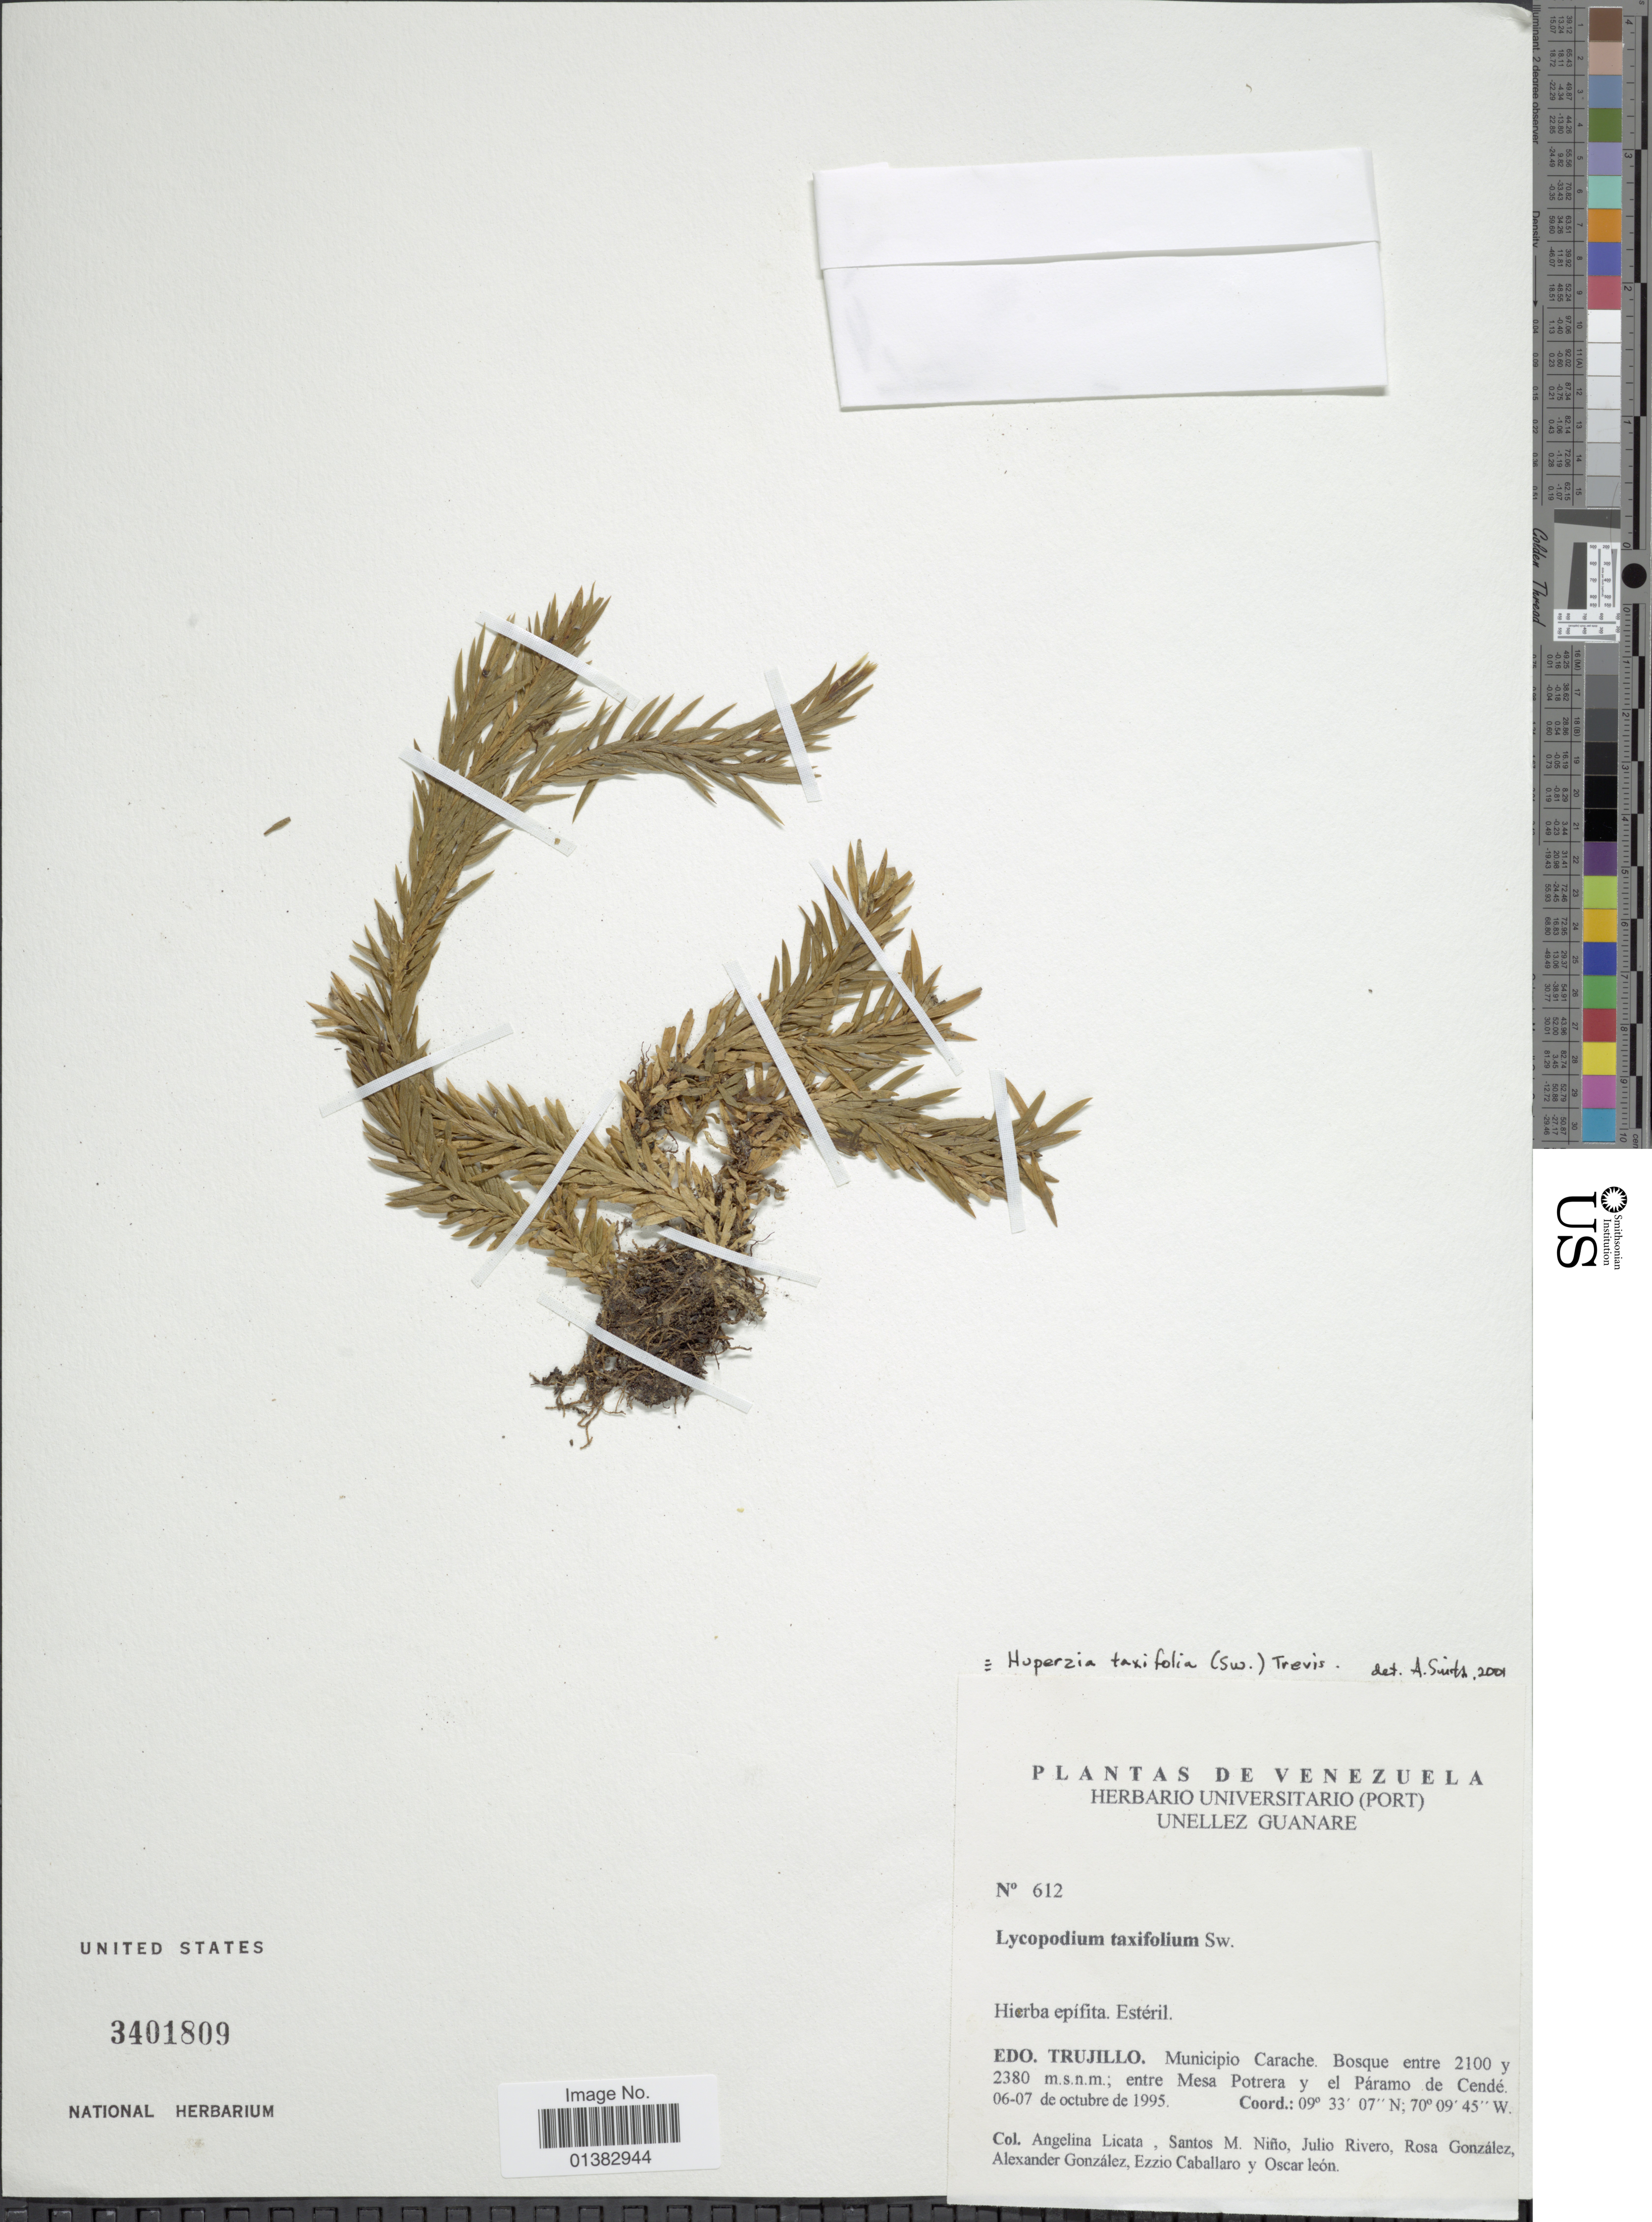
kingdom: Plantae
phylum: Tracheophyta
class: Lycopodiopsida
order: Lycopodiales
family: Lycopodiaceae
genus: Phlegmariurus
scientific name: Phlegmariurus taxifolius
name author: (Sw.) Á. Löve & D. Löve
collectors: A. Licata, J. Rivero, R. Gonzalez & A. C. González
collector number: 612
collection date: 1995-10-06/1995-10-07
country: Venezuela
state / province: Trujillo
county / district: Carache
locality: Mesa Potrera y el Páramo de Cendé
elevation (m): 2100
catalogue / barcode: US 3401809